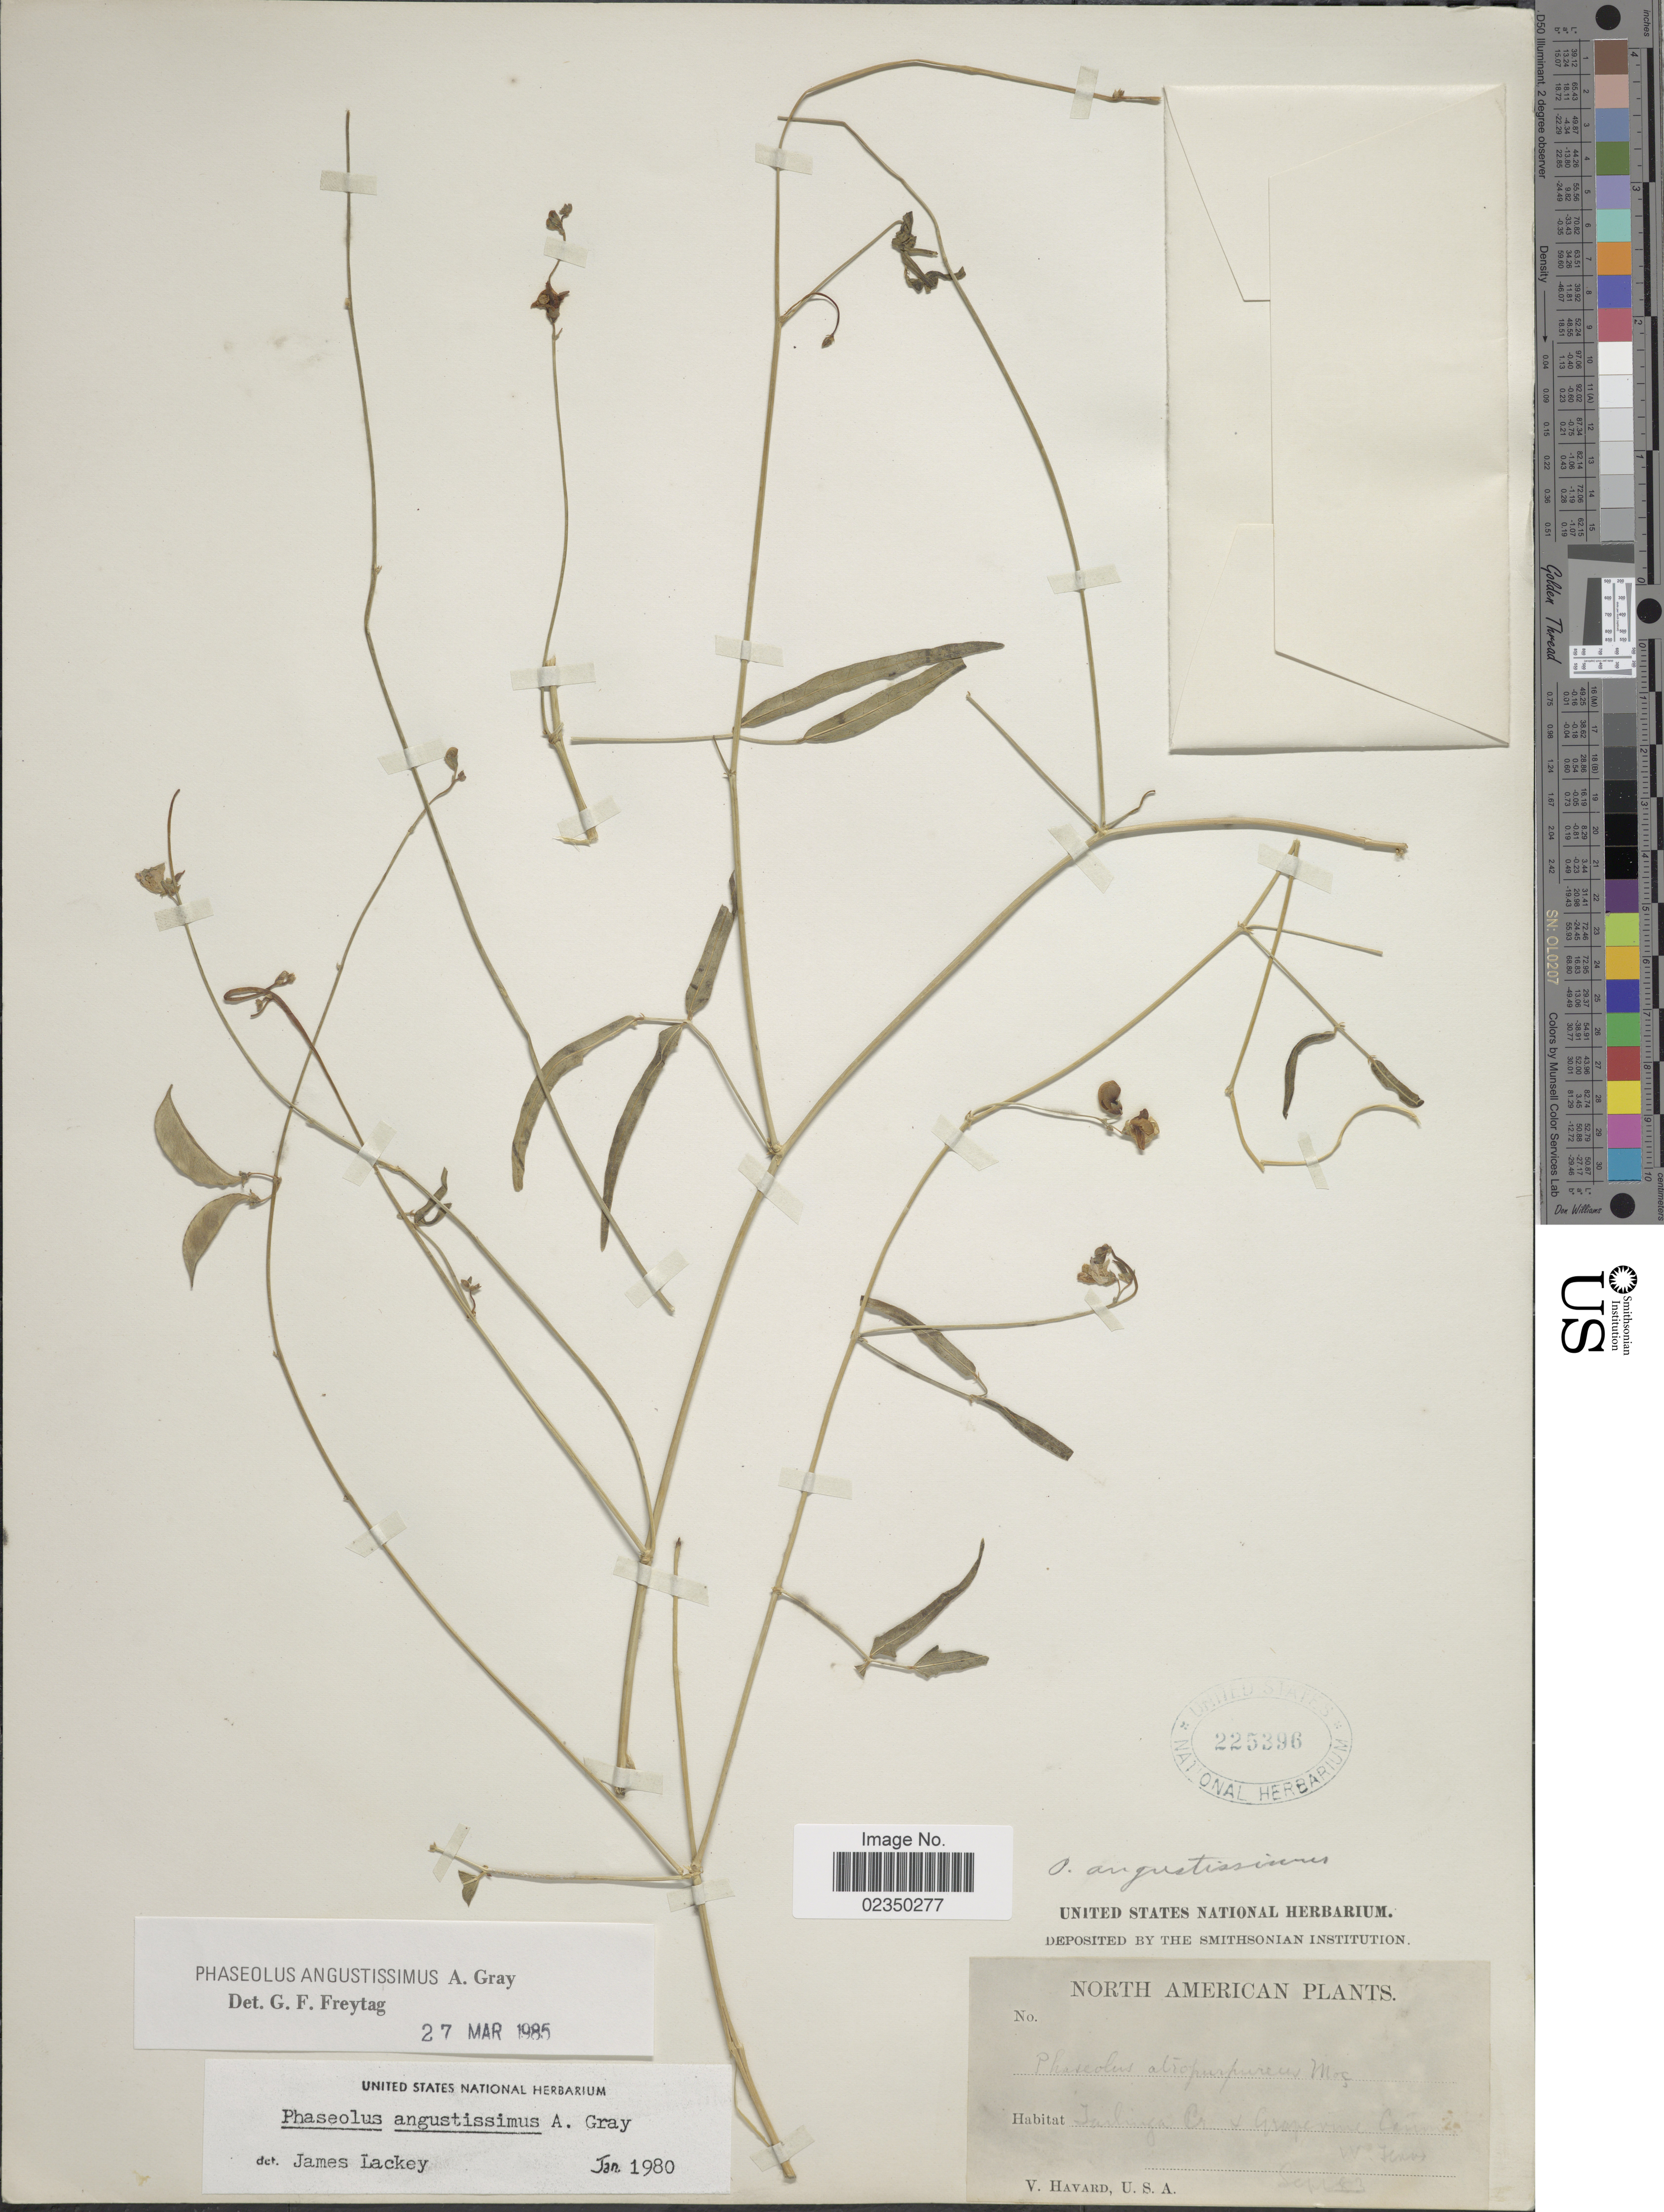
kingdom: Plantae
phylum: Tracheophyta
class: Magnoliopsida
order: Fabales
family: Fabaceae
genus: Phaseolus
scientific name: Phaseolus angustissimus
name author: A. Gray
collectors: V. Havard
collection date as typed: Transcribed d/m/y: /9/83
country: United States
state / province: Texas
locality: Tarlinga [Terlingua] Cr. & Grapevine cañon. W. Texas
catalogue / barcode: US 225396